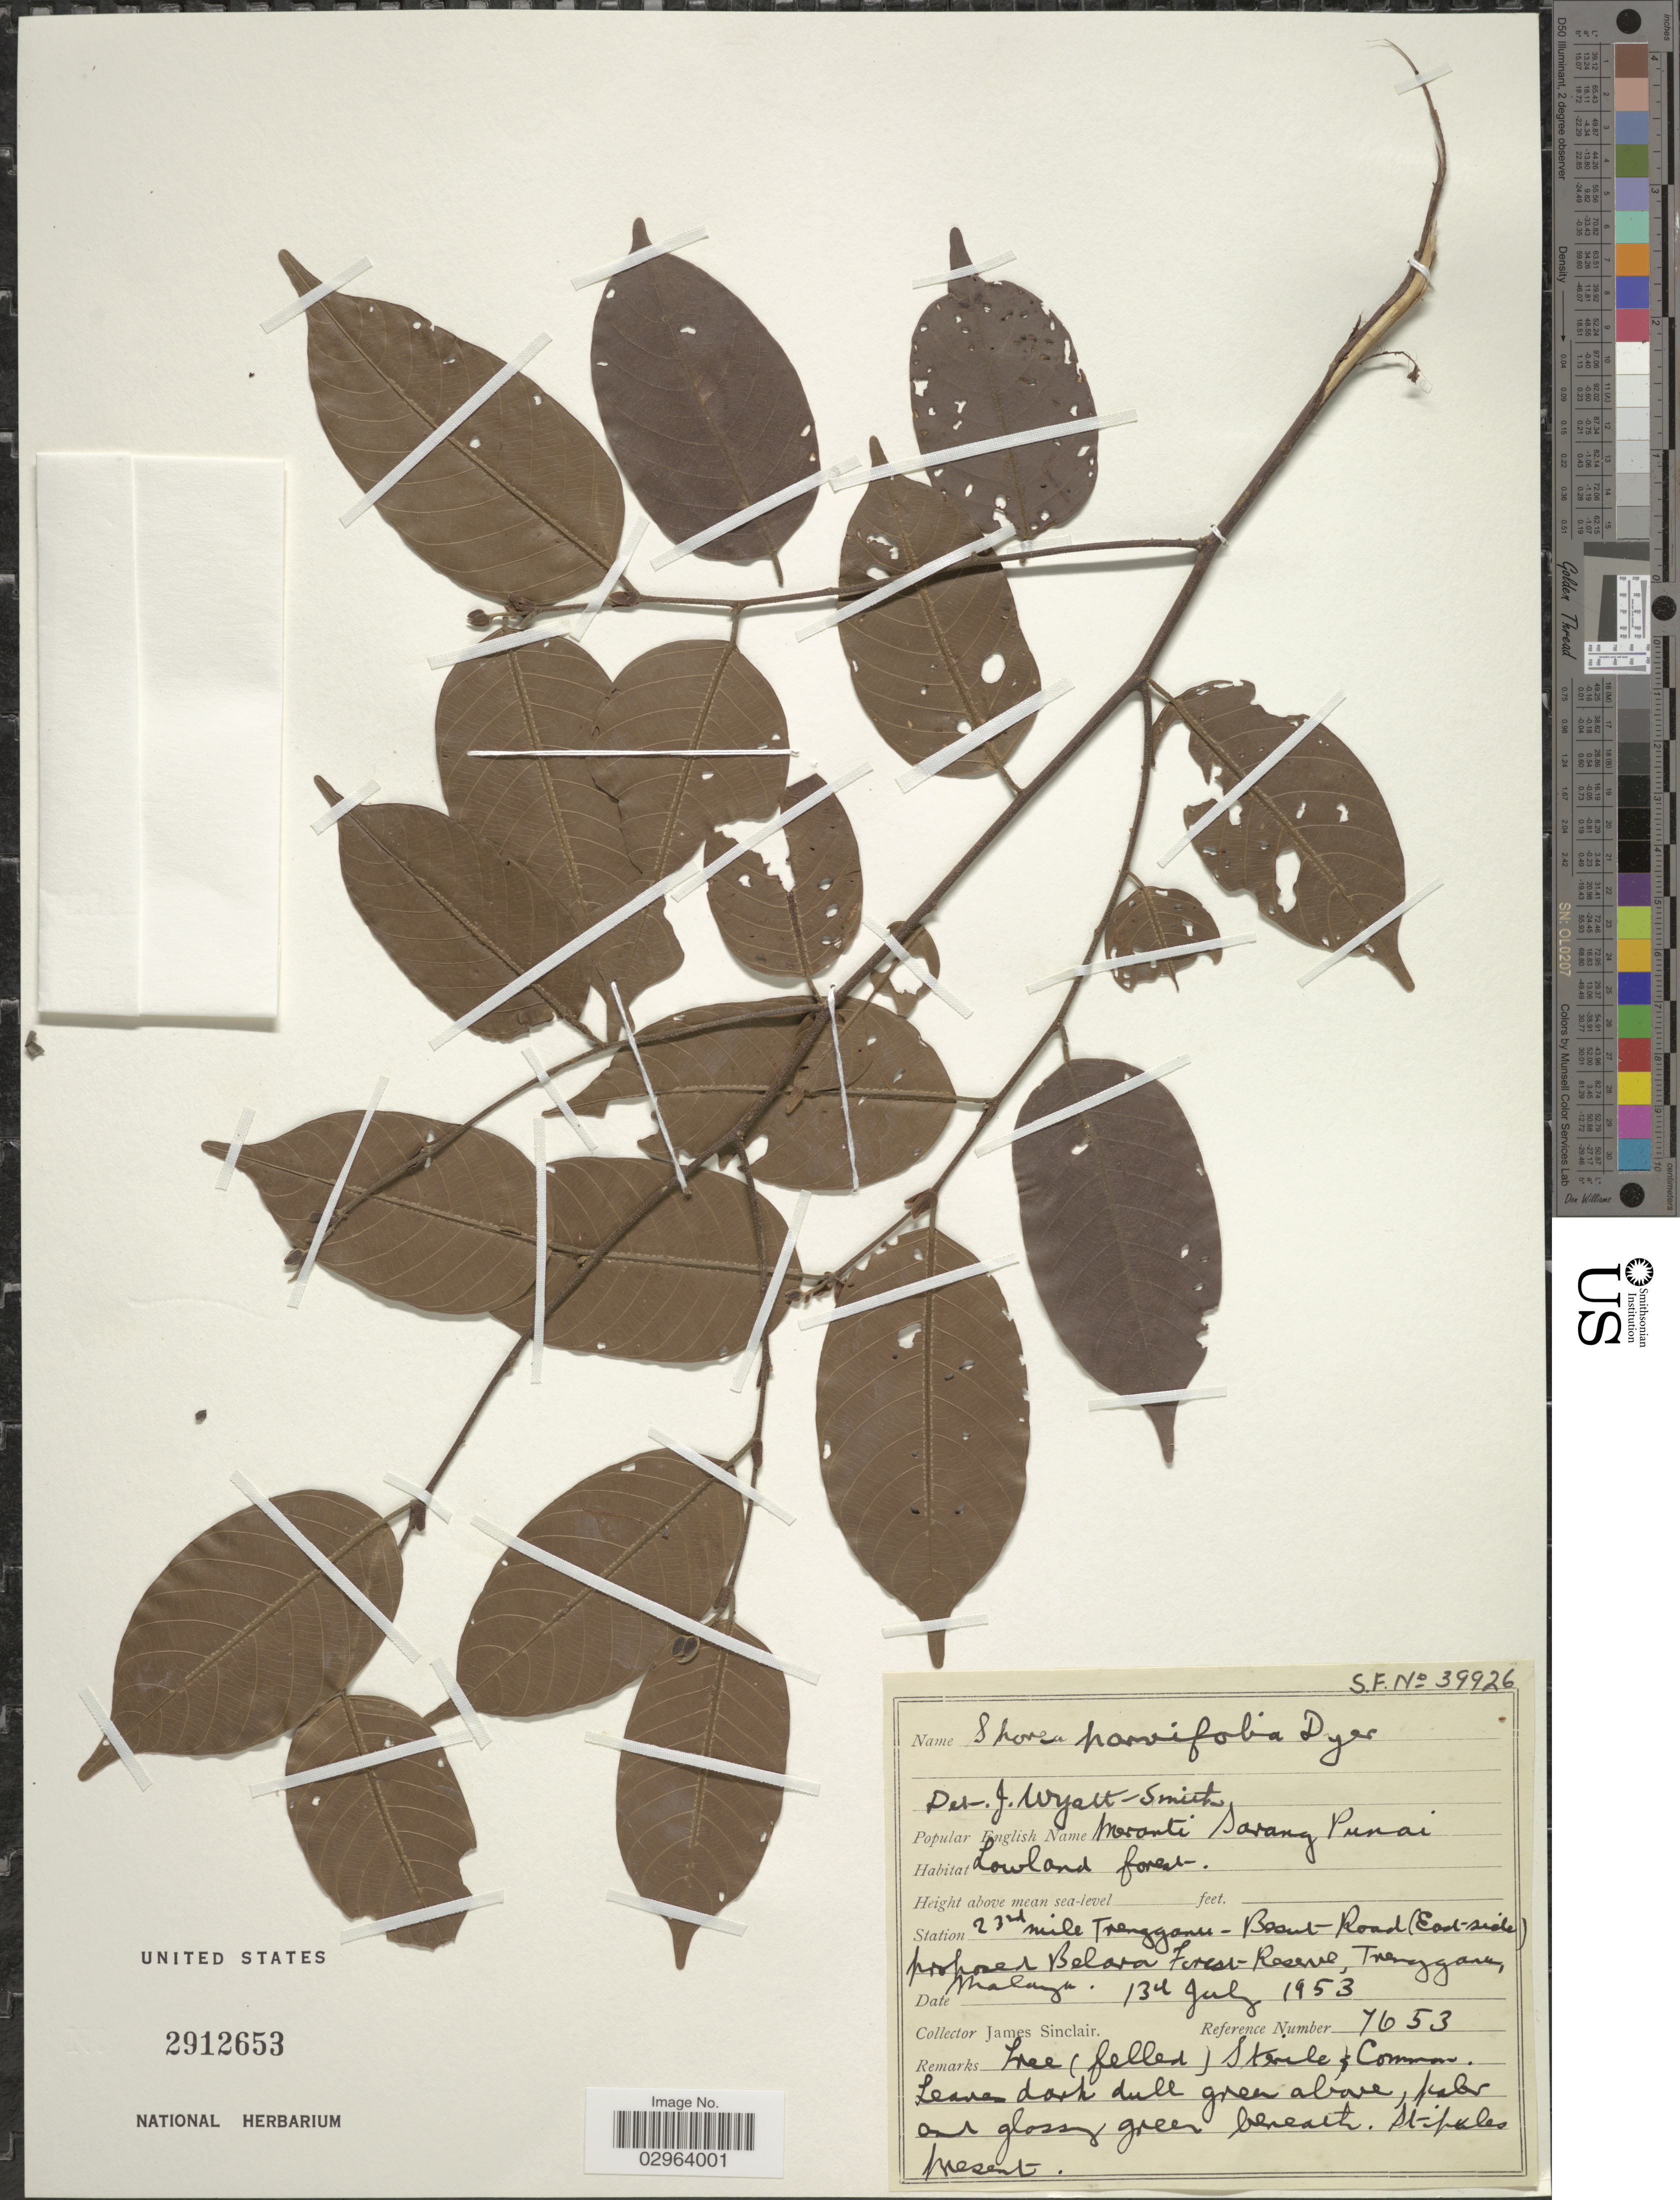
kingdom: Plantae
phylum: Tracheophyta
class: Magnoliopsida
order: Malvales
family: Dipterocarpaceae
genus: Rubroshorea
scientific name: Rubroshorea parvifolia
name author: (Dyer) P.S. Ashton & J. Heck.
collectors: J. Sinclair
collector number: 7653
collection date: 1953-07-13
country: Malaysia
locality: Station 23rd mile Trenggaru-Besut-Road (East side) proforest Belara Forest-Reserve, Trenggaru, Malaya.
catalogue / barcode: US 2912653